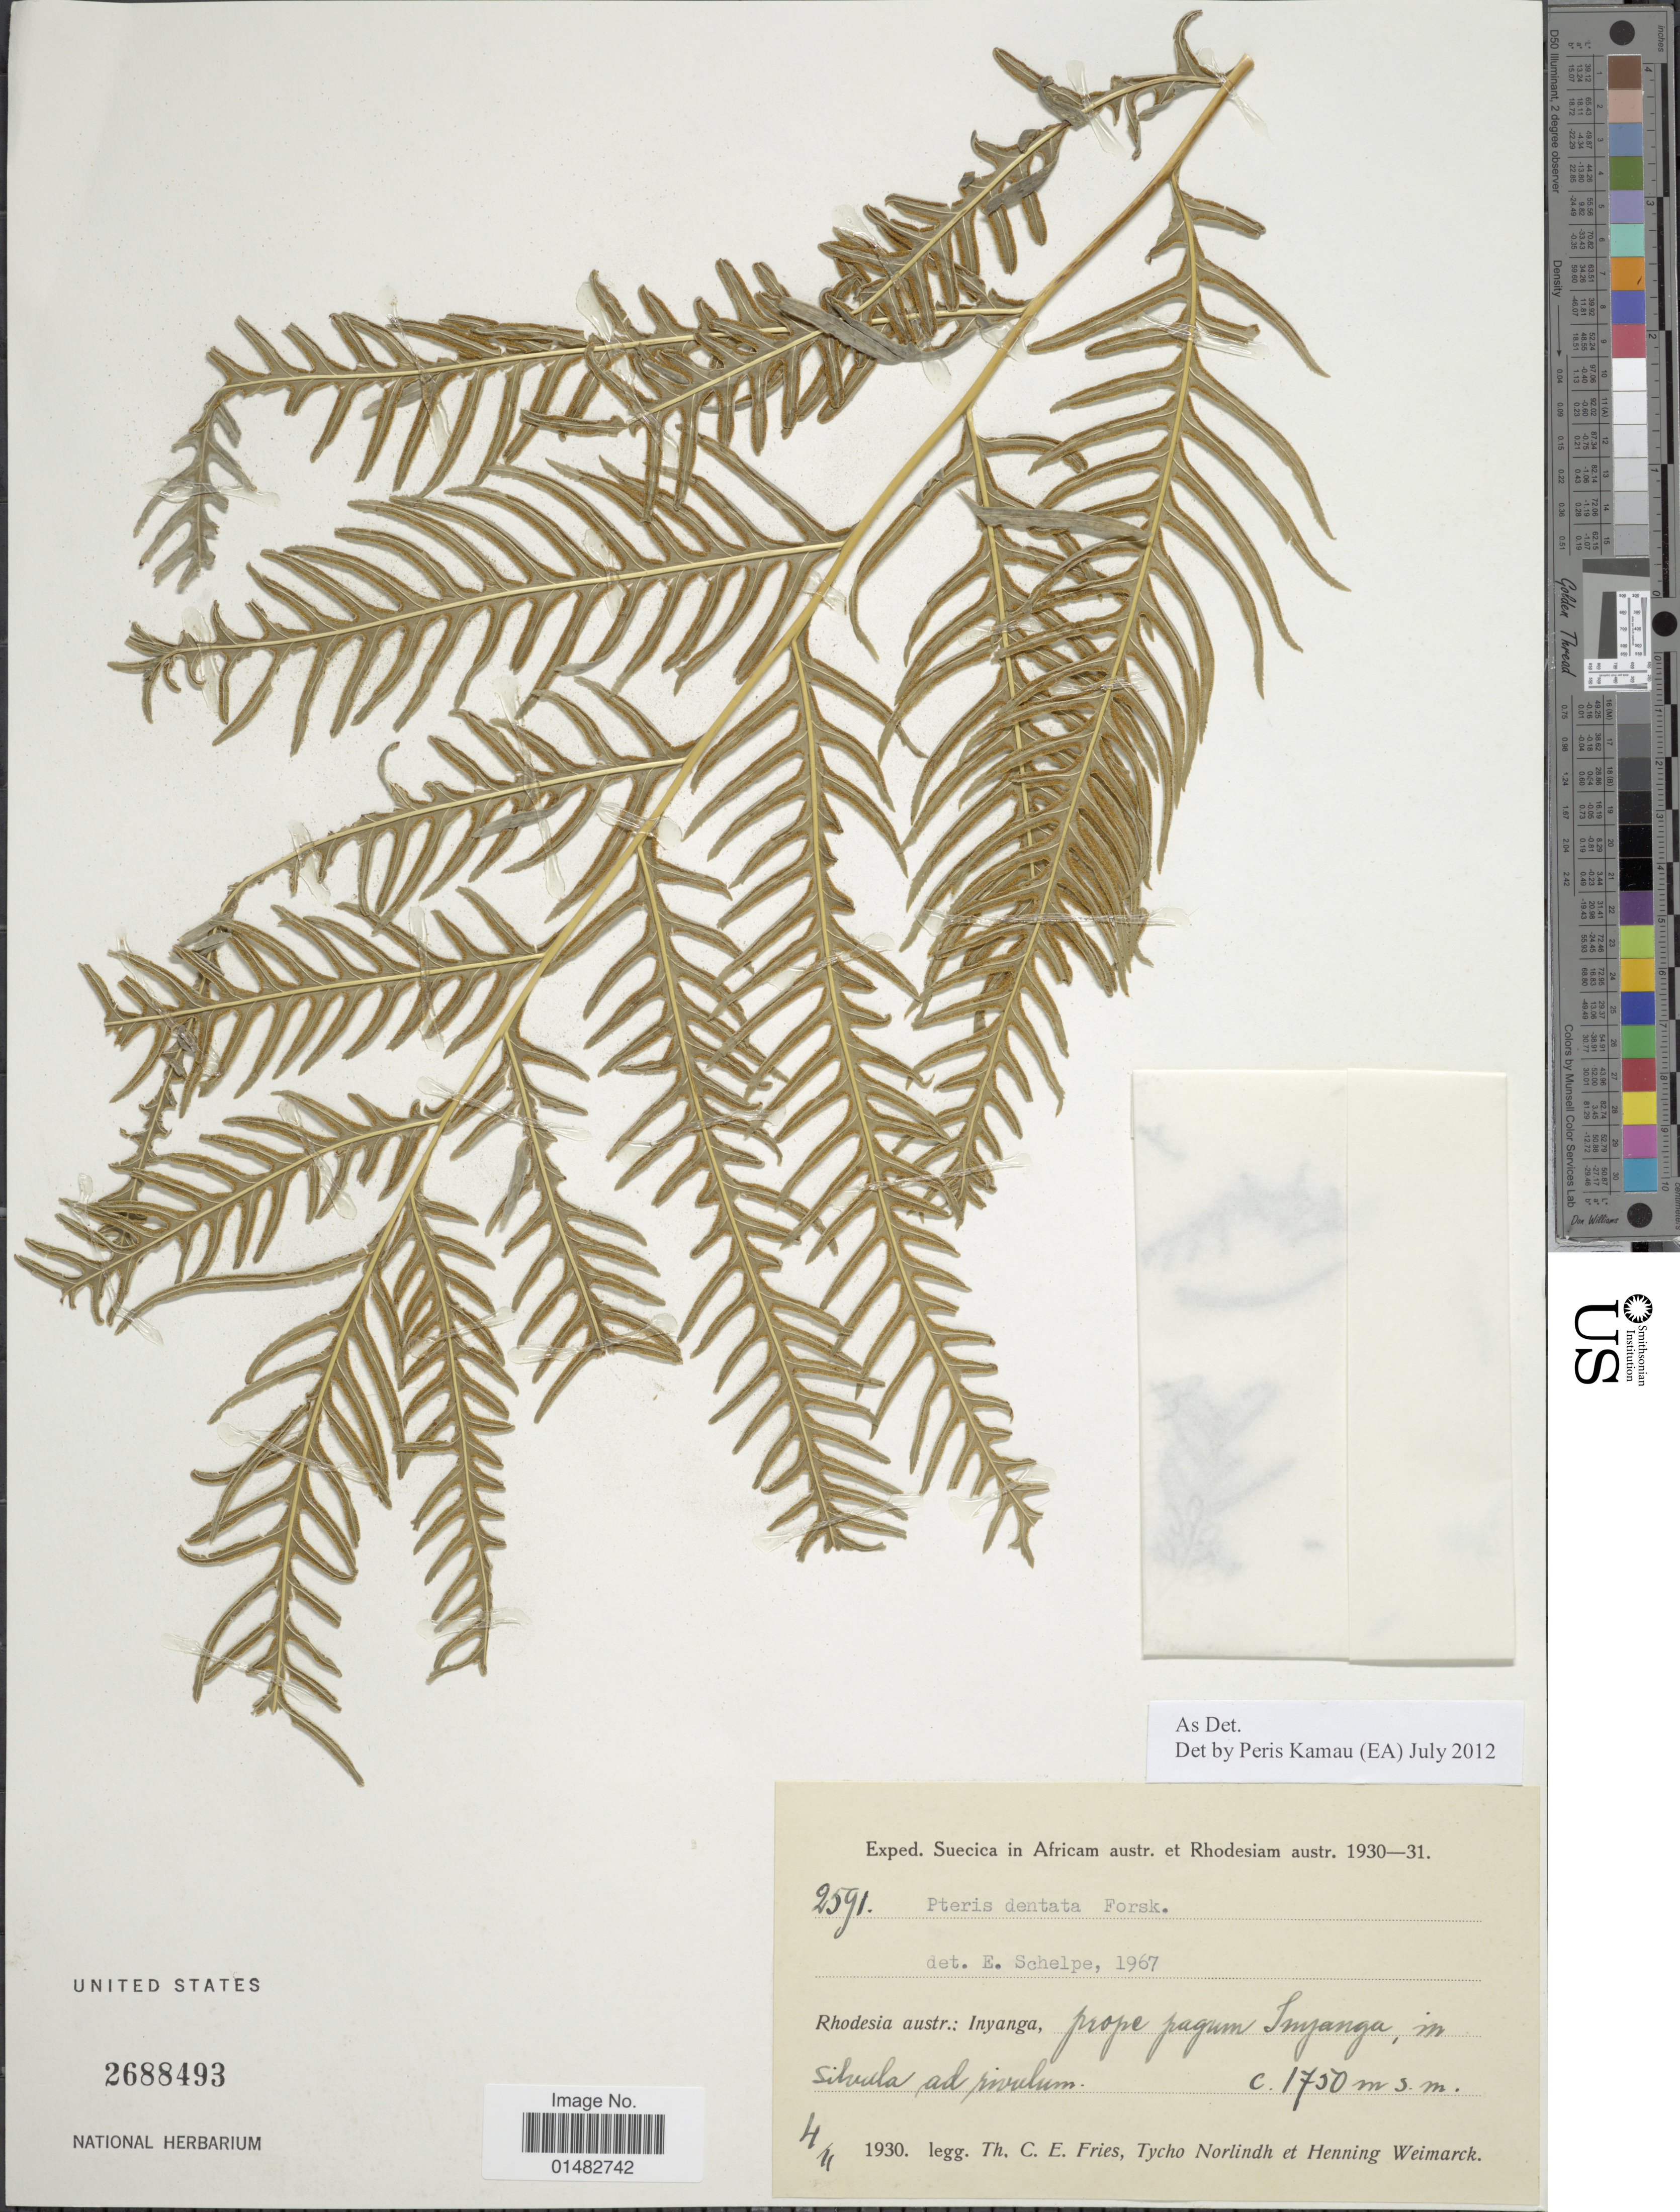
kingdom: Plantae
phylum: Tracheophyta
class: Polypodiopsida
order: Polypodiales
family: Pteridaceae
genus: Pteris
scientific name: Pteris dentata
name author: Forssk.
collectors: T. C. E. Fries, N. T. Norlindh & H. Weimarck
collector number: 2591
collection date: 1930-11-04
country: Zimbabwe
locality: Rhodesia austr: Inyanga, prope pagum Inyanga, in silvula ad pivulum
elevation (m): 1750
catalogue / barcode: US 2688493